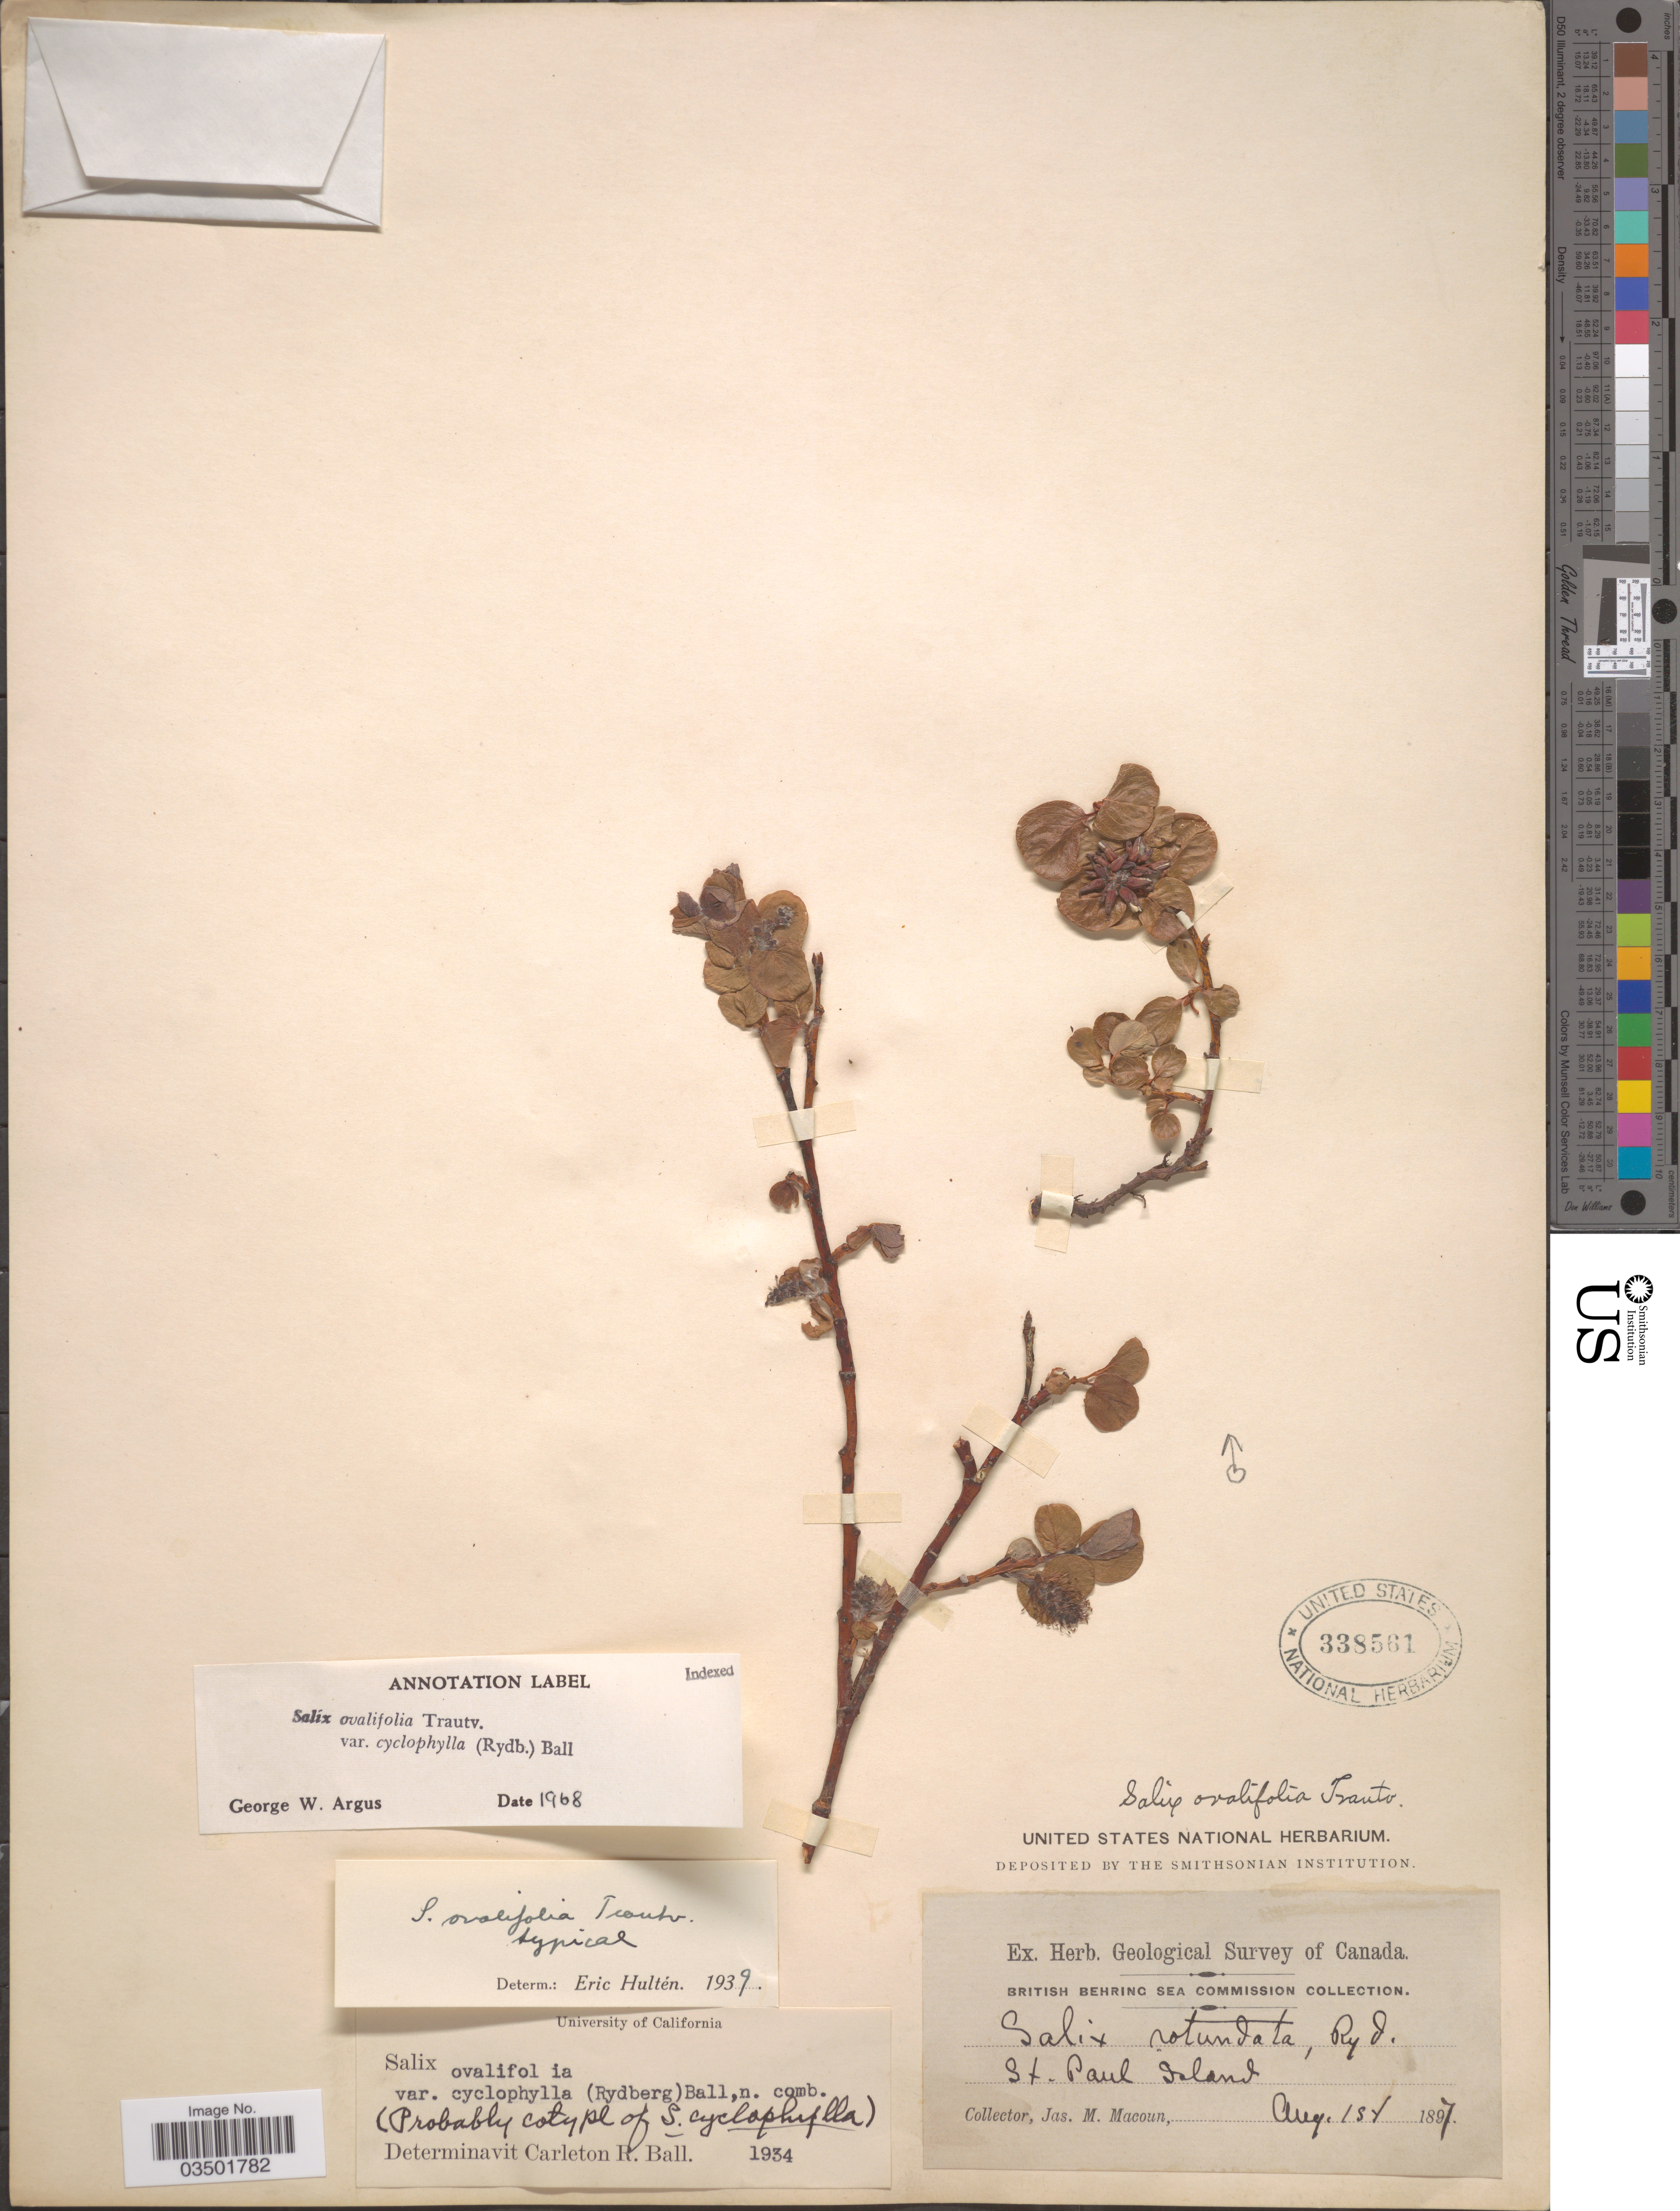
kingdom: Plantae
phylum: Tracheophyta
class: Magnoliopsida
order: Malpighiales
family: Salicaceae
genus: Salix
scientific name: Salix ovalifolia var. cyclophylla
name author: (Rydb.) C.R. Ball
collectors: J. M. Macoun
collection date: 1897-08-01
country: United States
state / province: Alaska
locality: St. Paul Island.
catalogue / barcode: US 338561